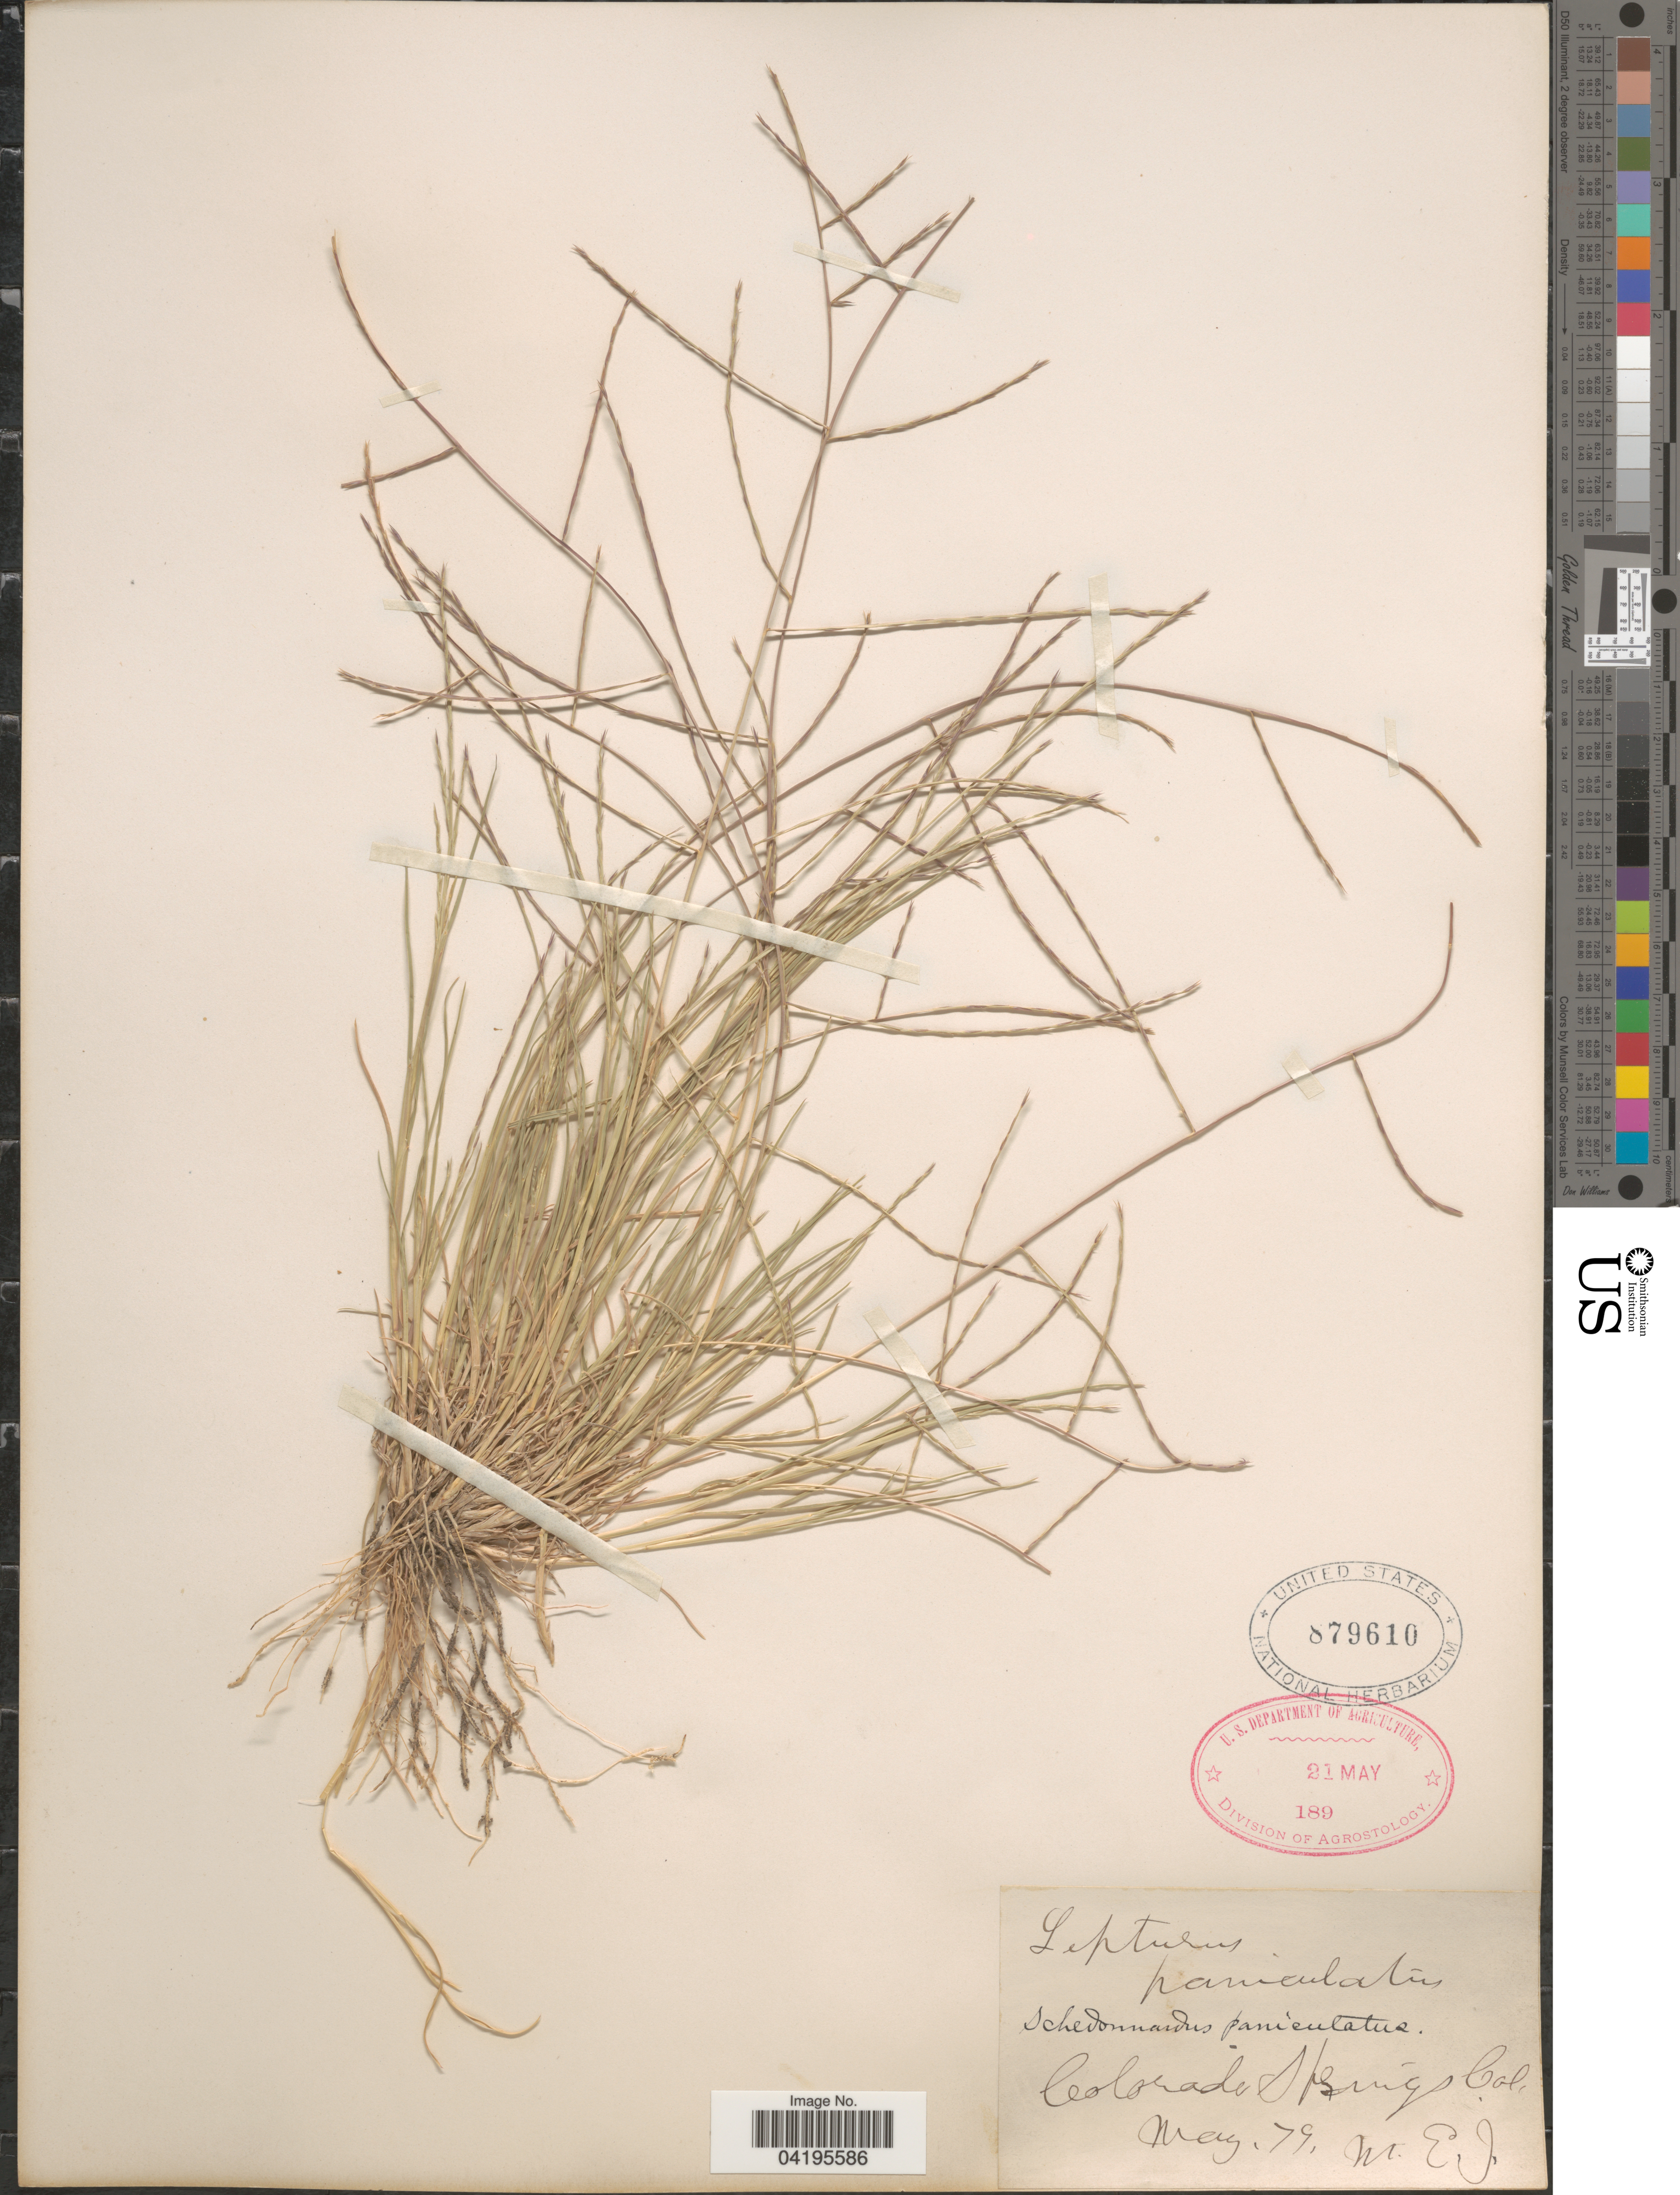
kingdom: Plantae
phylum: Tracheophyta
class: Liliopsida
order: Poales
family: Poaceae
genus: Muhlenbergia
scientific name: Muhlenbergia paniculata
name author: (Nutt.) Columbus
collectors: M. E. J.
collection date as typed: Transcribed d/m/y: /5/79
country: United States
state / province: Colorado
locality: Colorado Springs.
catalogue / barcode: US 879610